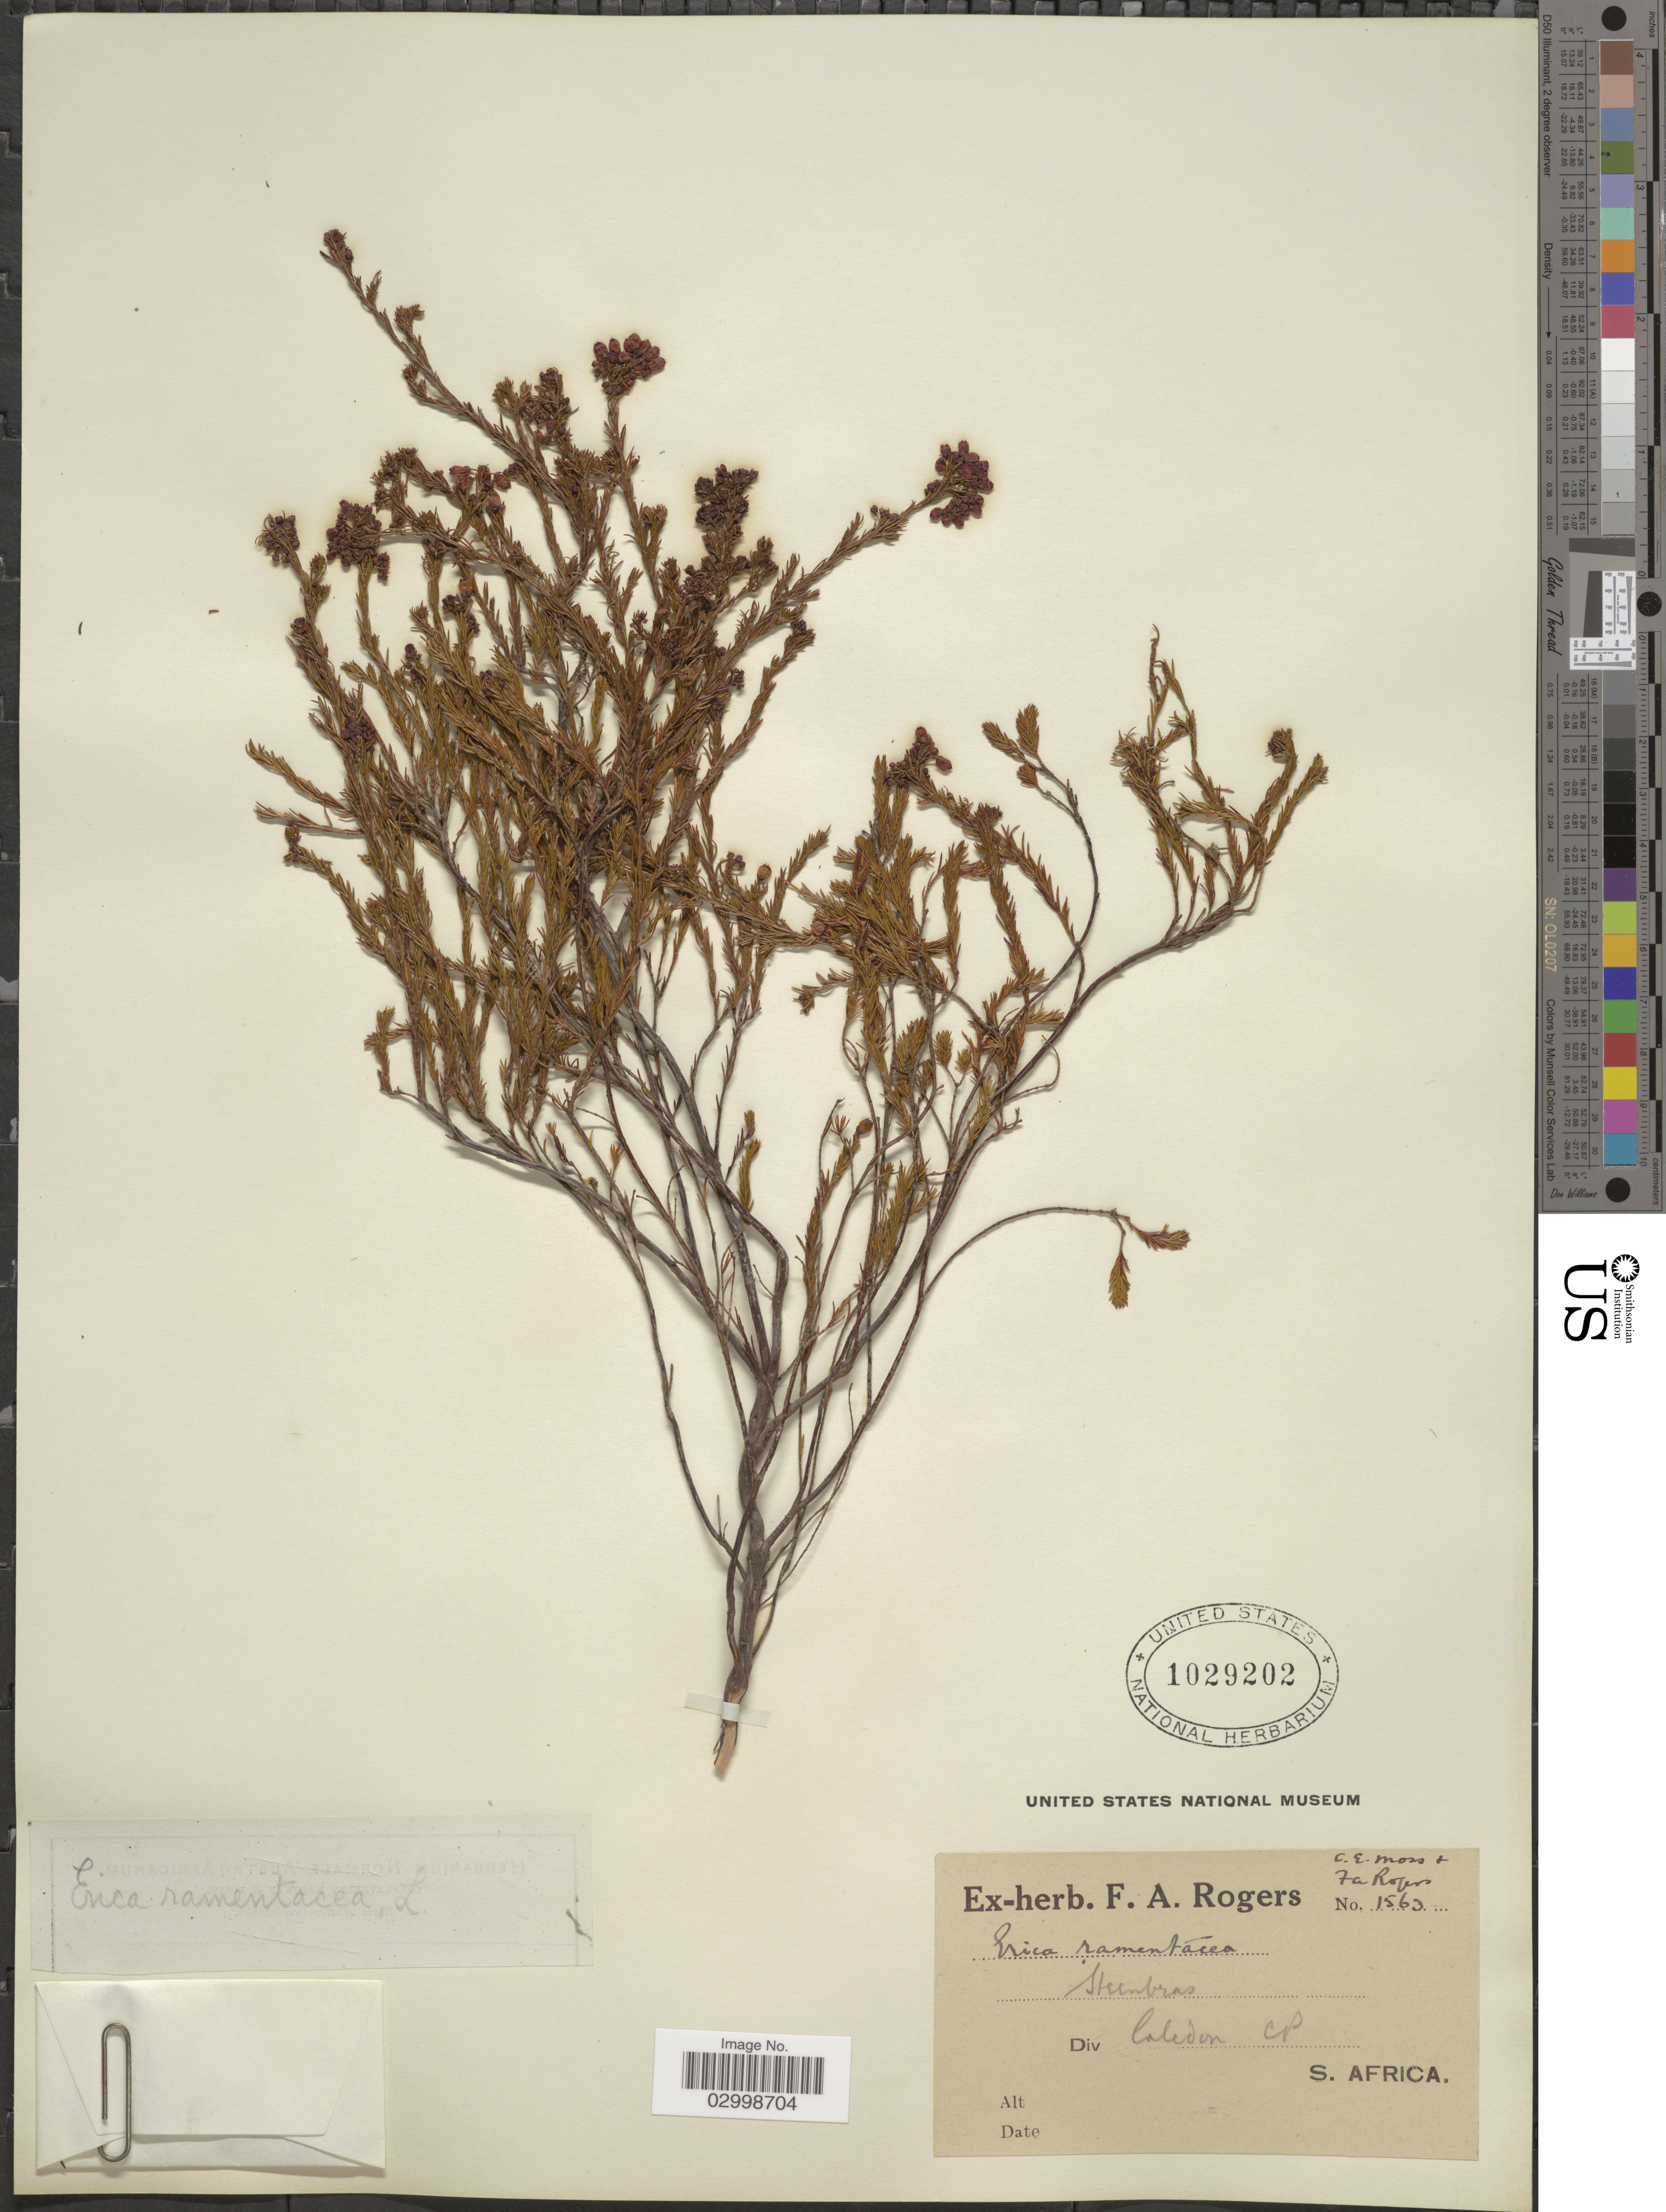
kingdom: Plantae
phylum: Tracheophyta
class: Magnoliopsida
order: Ericales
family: Ericaceae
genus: Erica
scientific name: Erica ramentacea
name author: L.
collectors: C. E. Moss & F. A. Rogers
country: South Africa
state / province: Western Cape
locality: Steenbras. Div. Calendon CP.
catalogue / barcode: US 1029202